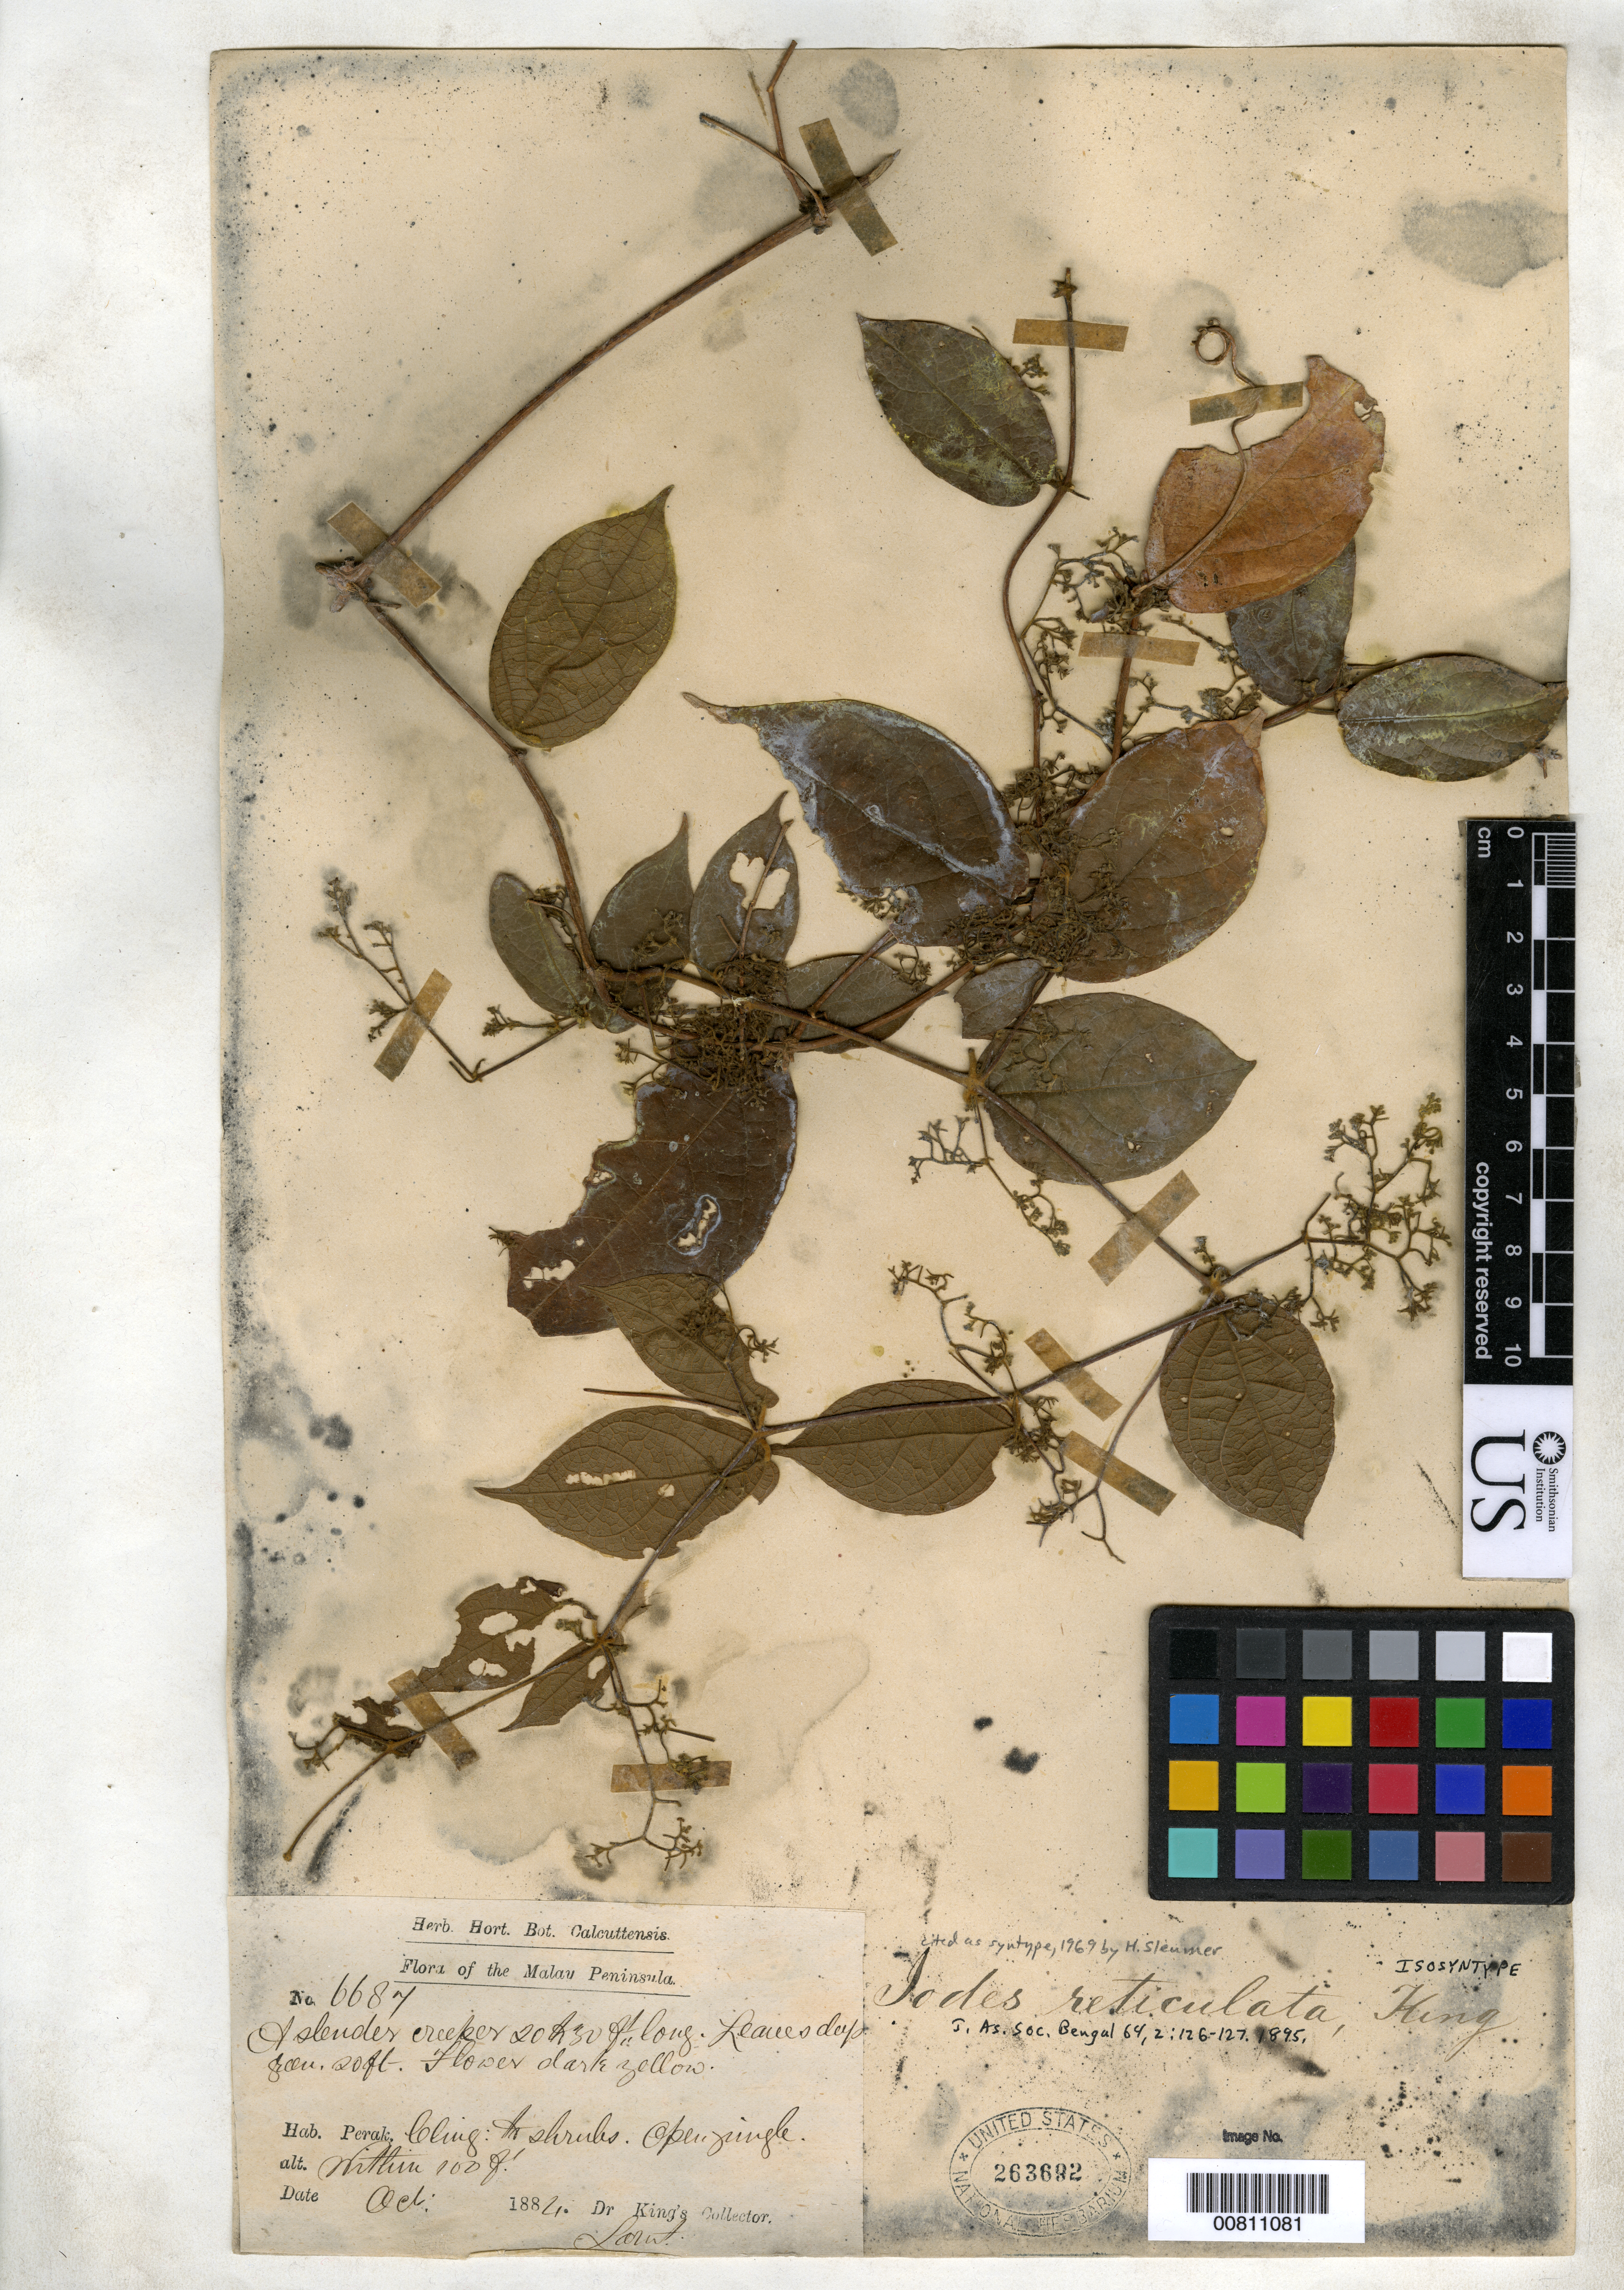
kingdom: Plantae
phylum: Tracheophyta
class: Magnoliopsida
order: Icacinales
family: Icacinaceae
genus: Iodes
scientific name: Iodes reticulata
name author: King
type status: Isosyntype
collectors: Dr. King's collector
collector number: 6687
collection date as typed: Oct 1884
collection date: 1884-10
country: Malaysia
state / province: Perak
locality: Larat.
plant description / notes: Cited as syntype 1969 by H. Sleumer.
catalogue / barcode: US 263692